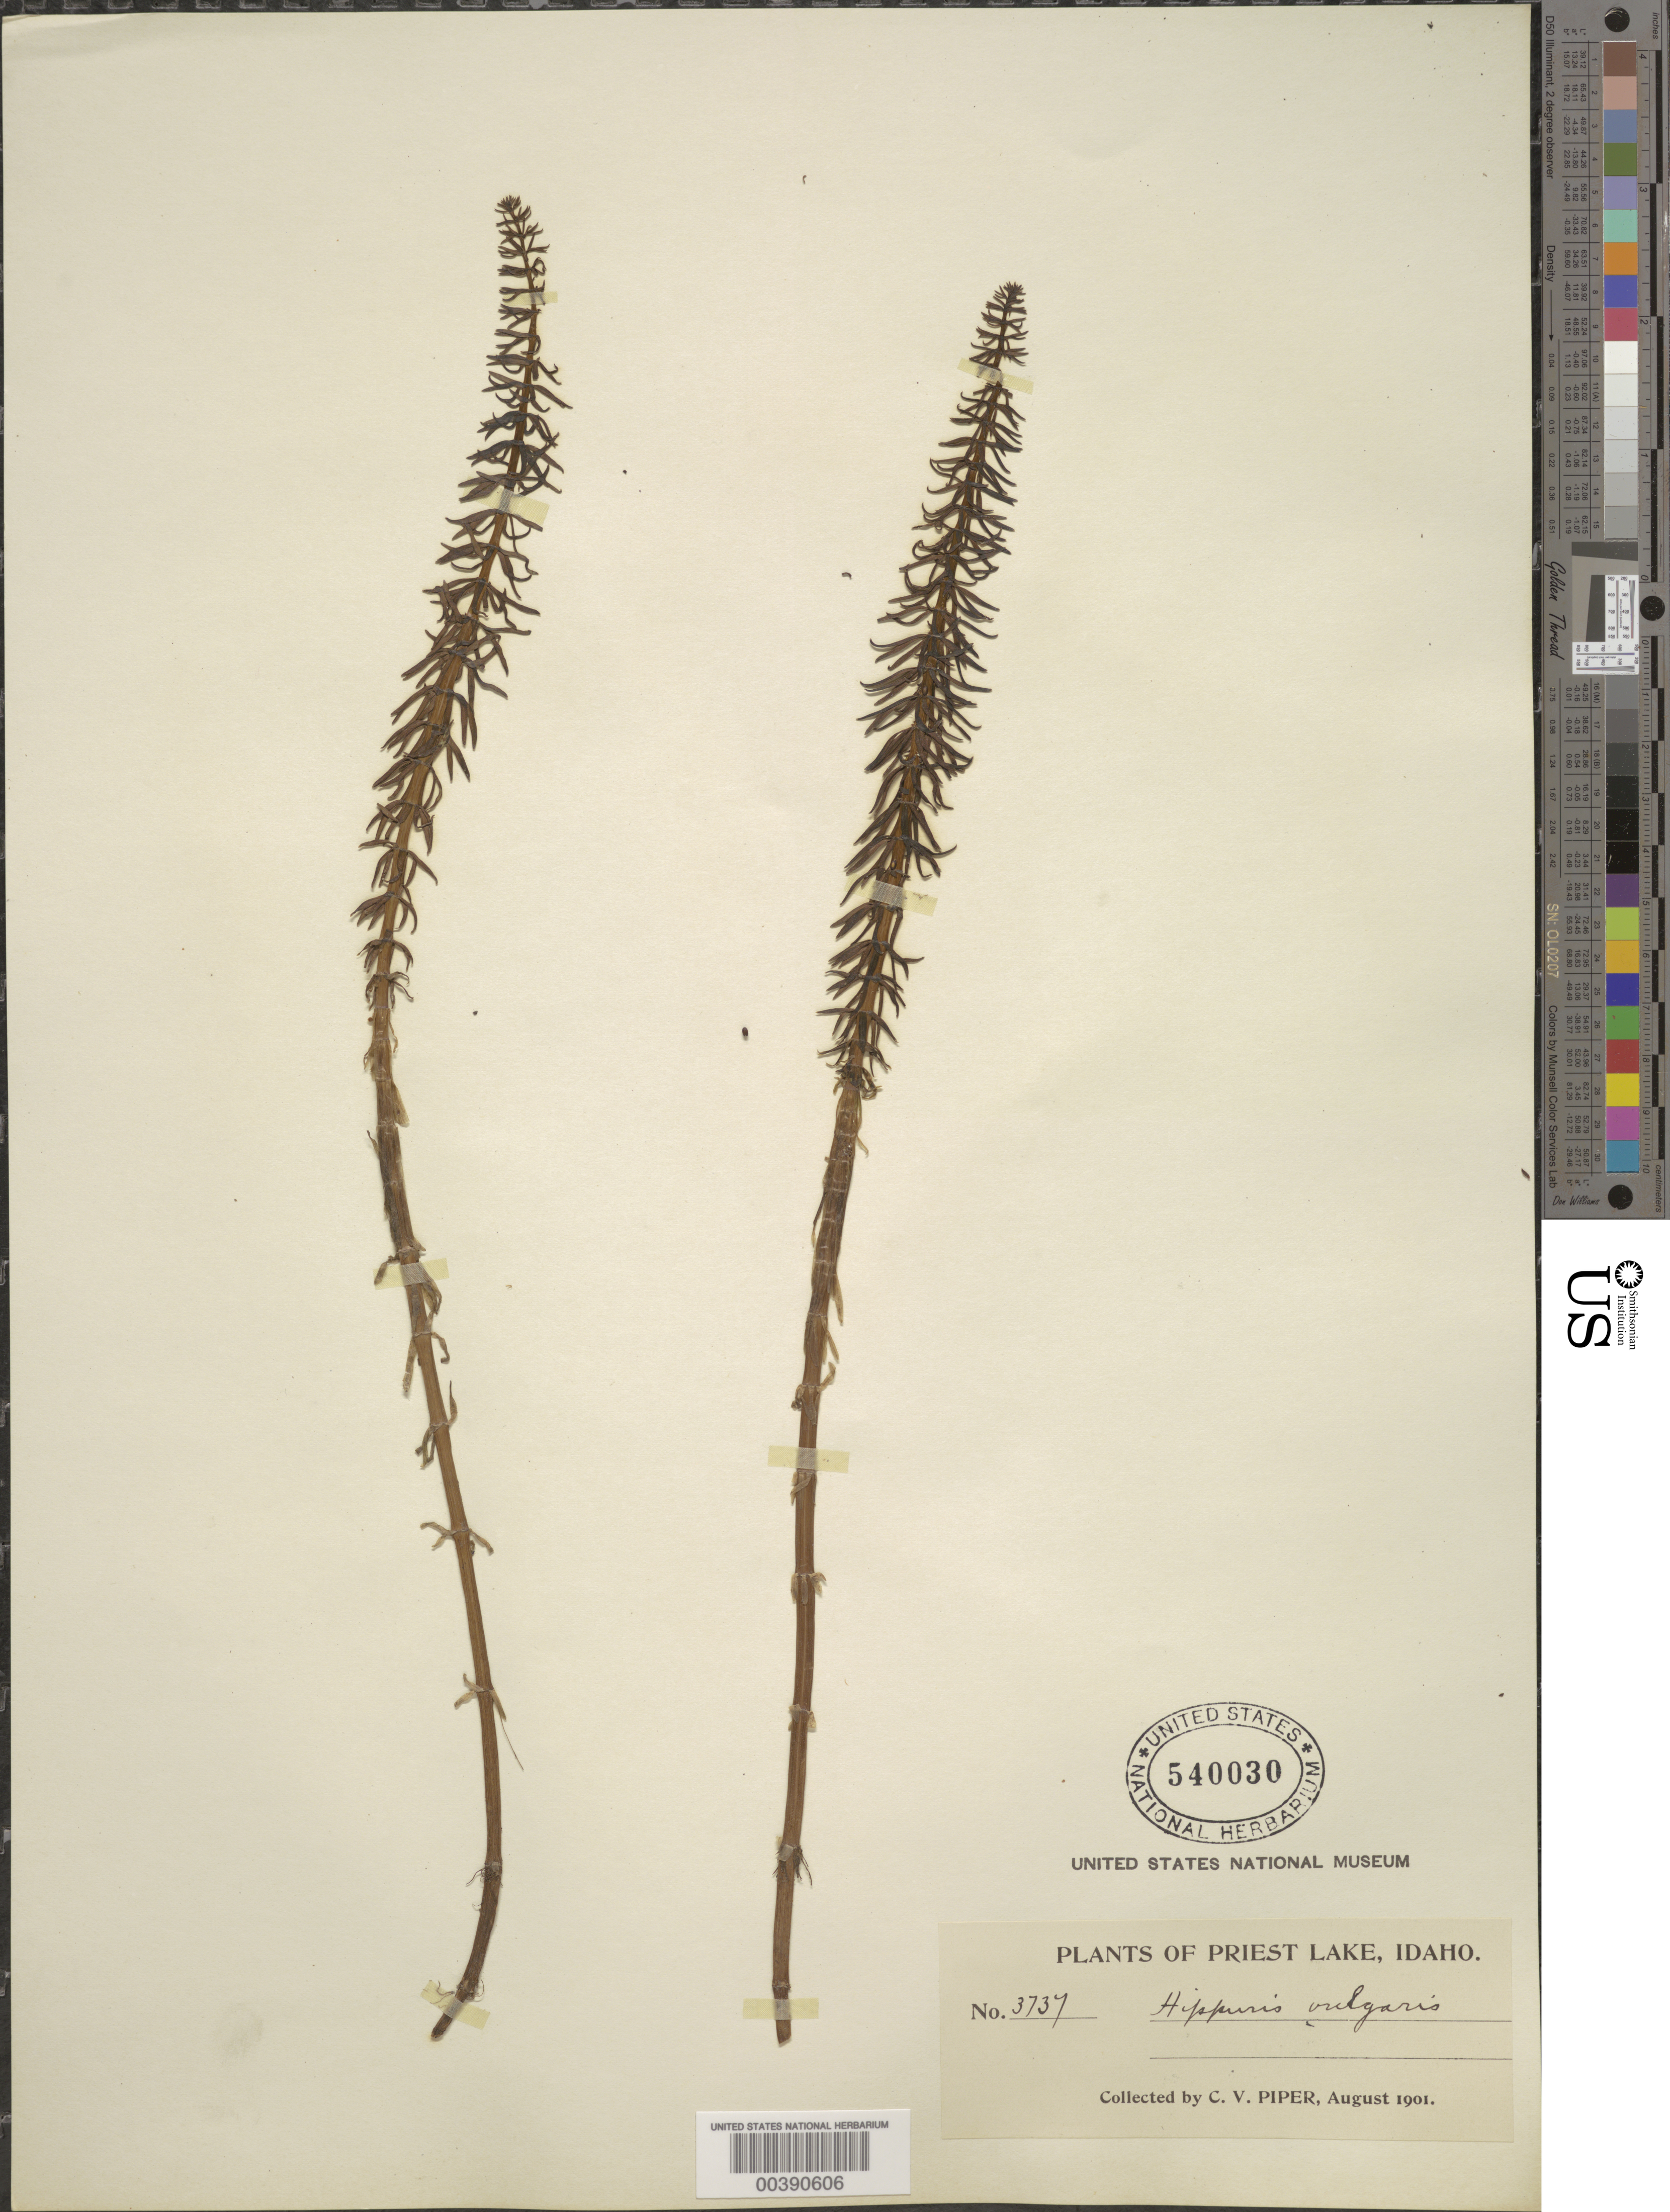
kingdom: Plantae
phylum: Tracheophyta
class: Magnoliopsida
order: Lamiales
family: Plantaginaceae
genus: Hippuris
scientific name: Hippuris vulgaris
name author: L.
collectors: C. V. Piper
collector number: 3737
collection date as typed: Aug 1901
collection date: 1901-08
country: United States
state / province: Idaho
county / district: Bonner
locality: Priest lake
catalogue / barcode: US 540030